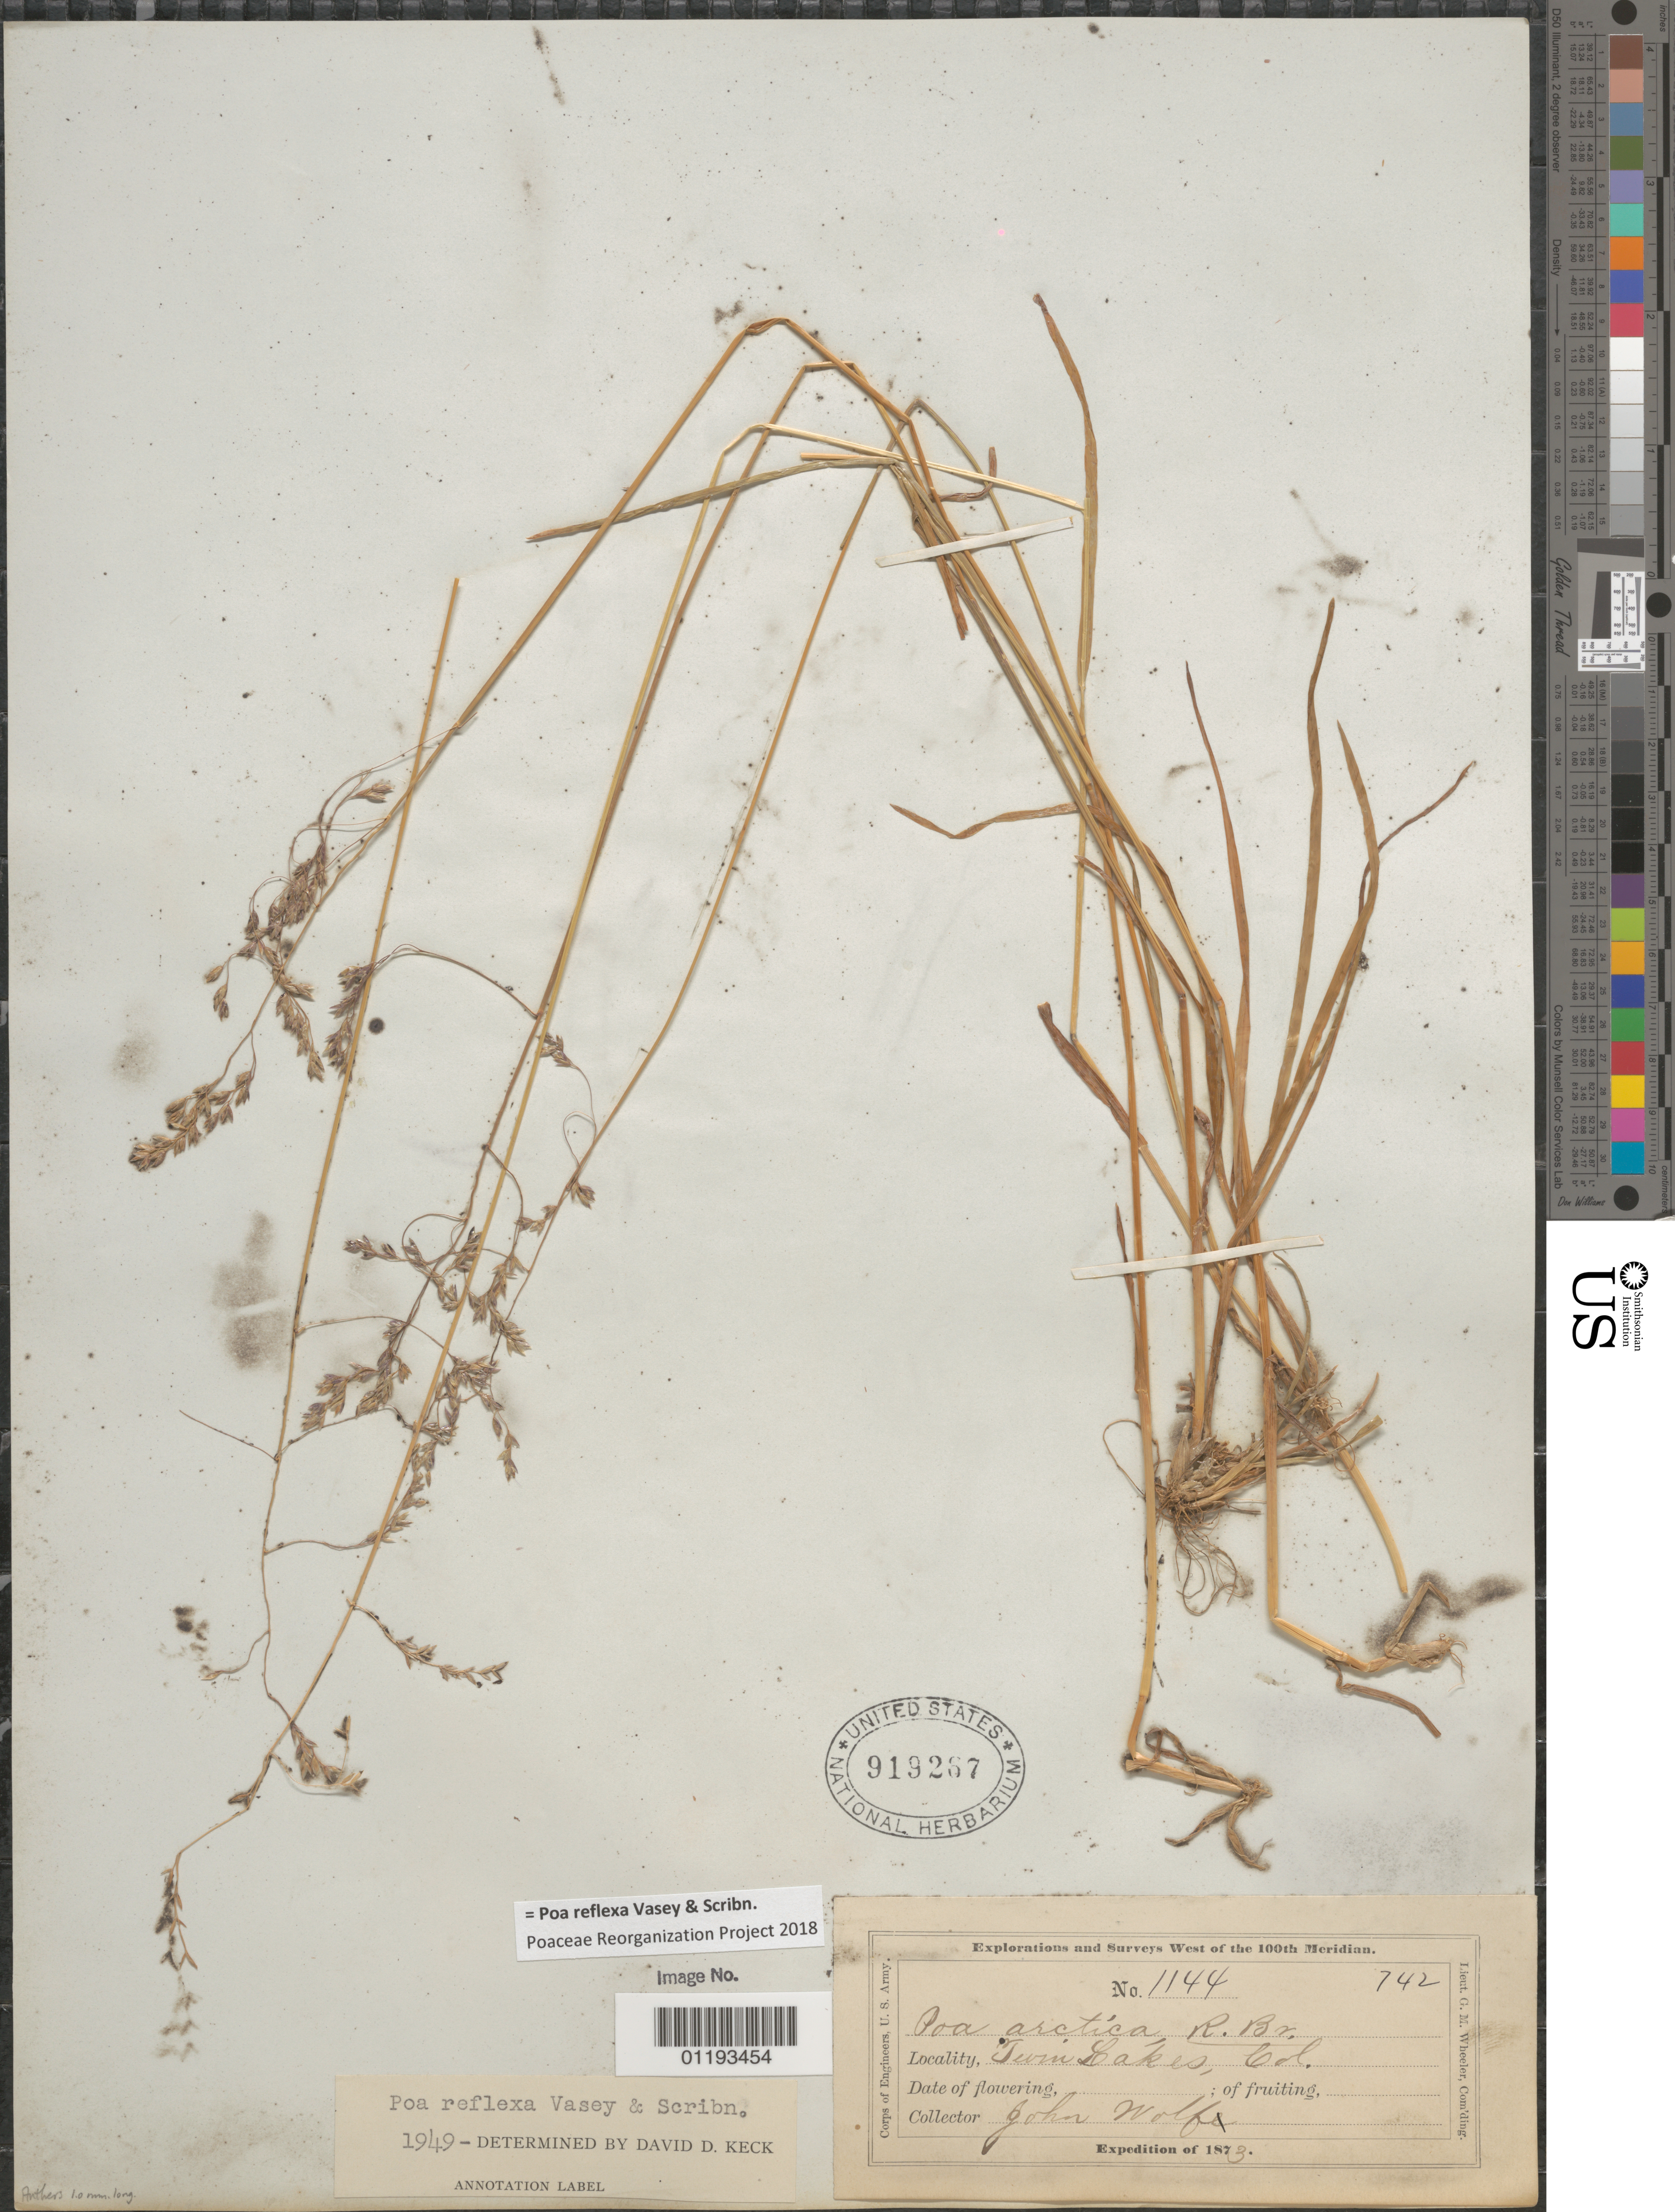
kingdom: Plantae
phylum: Tracheophyta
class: Liliopsida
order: Poales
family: Poaceae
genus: Poa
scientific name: Poa reflexa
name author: Vasey & Scribn.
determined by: Poaceae Reorganization Project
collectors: J. Wolf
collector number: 1144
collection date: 1873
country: United States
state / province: Colorado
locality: Twin Lakes.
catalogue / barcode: US 919267